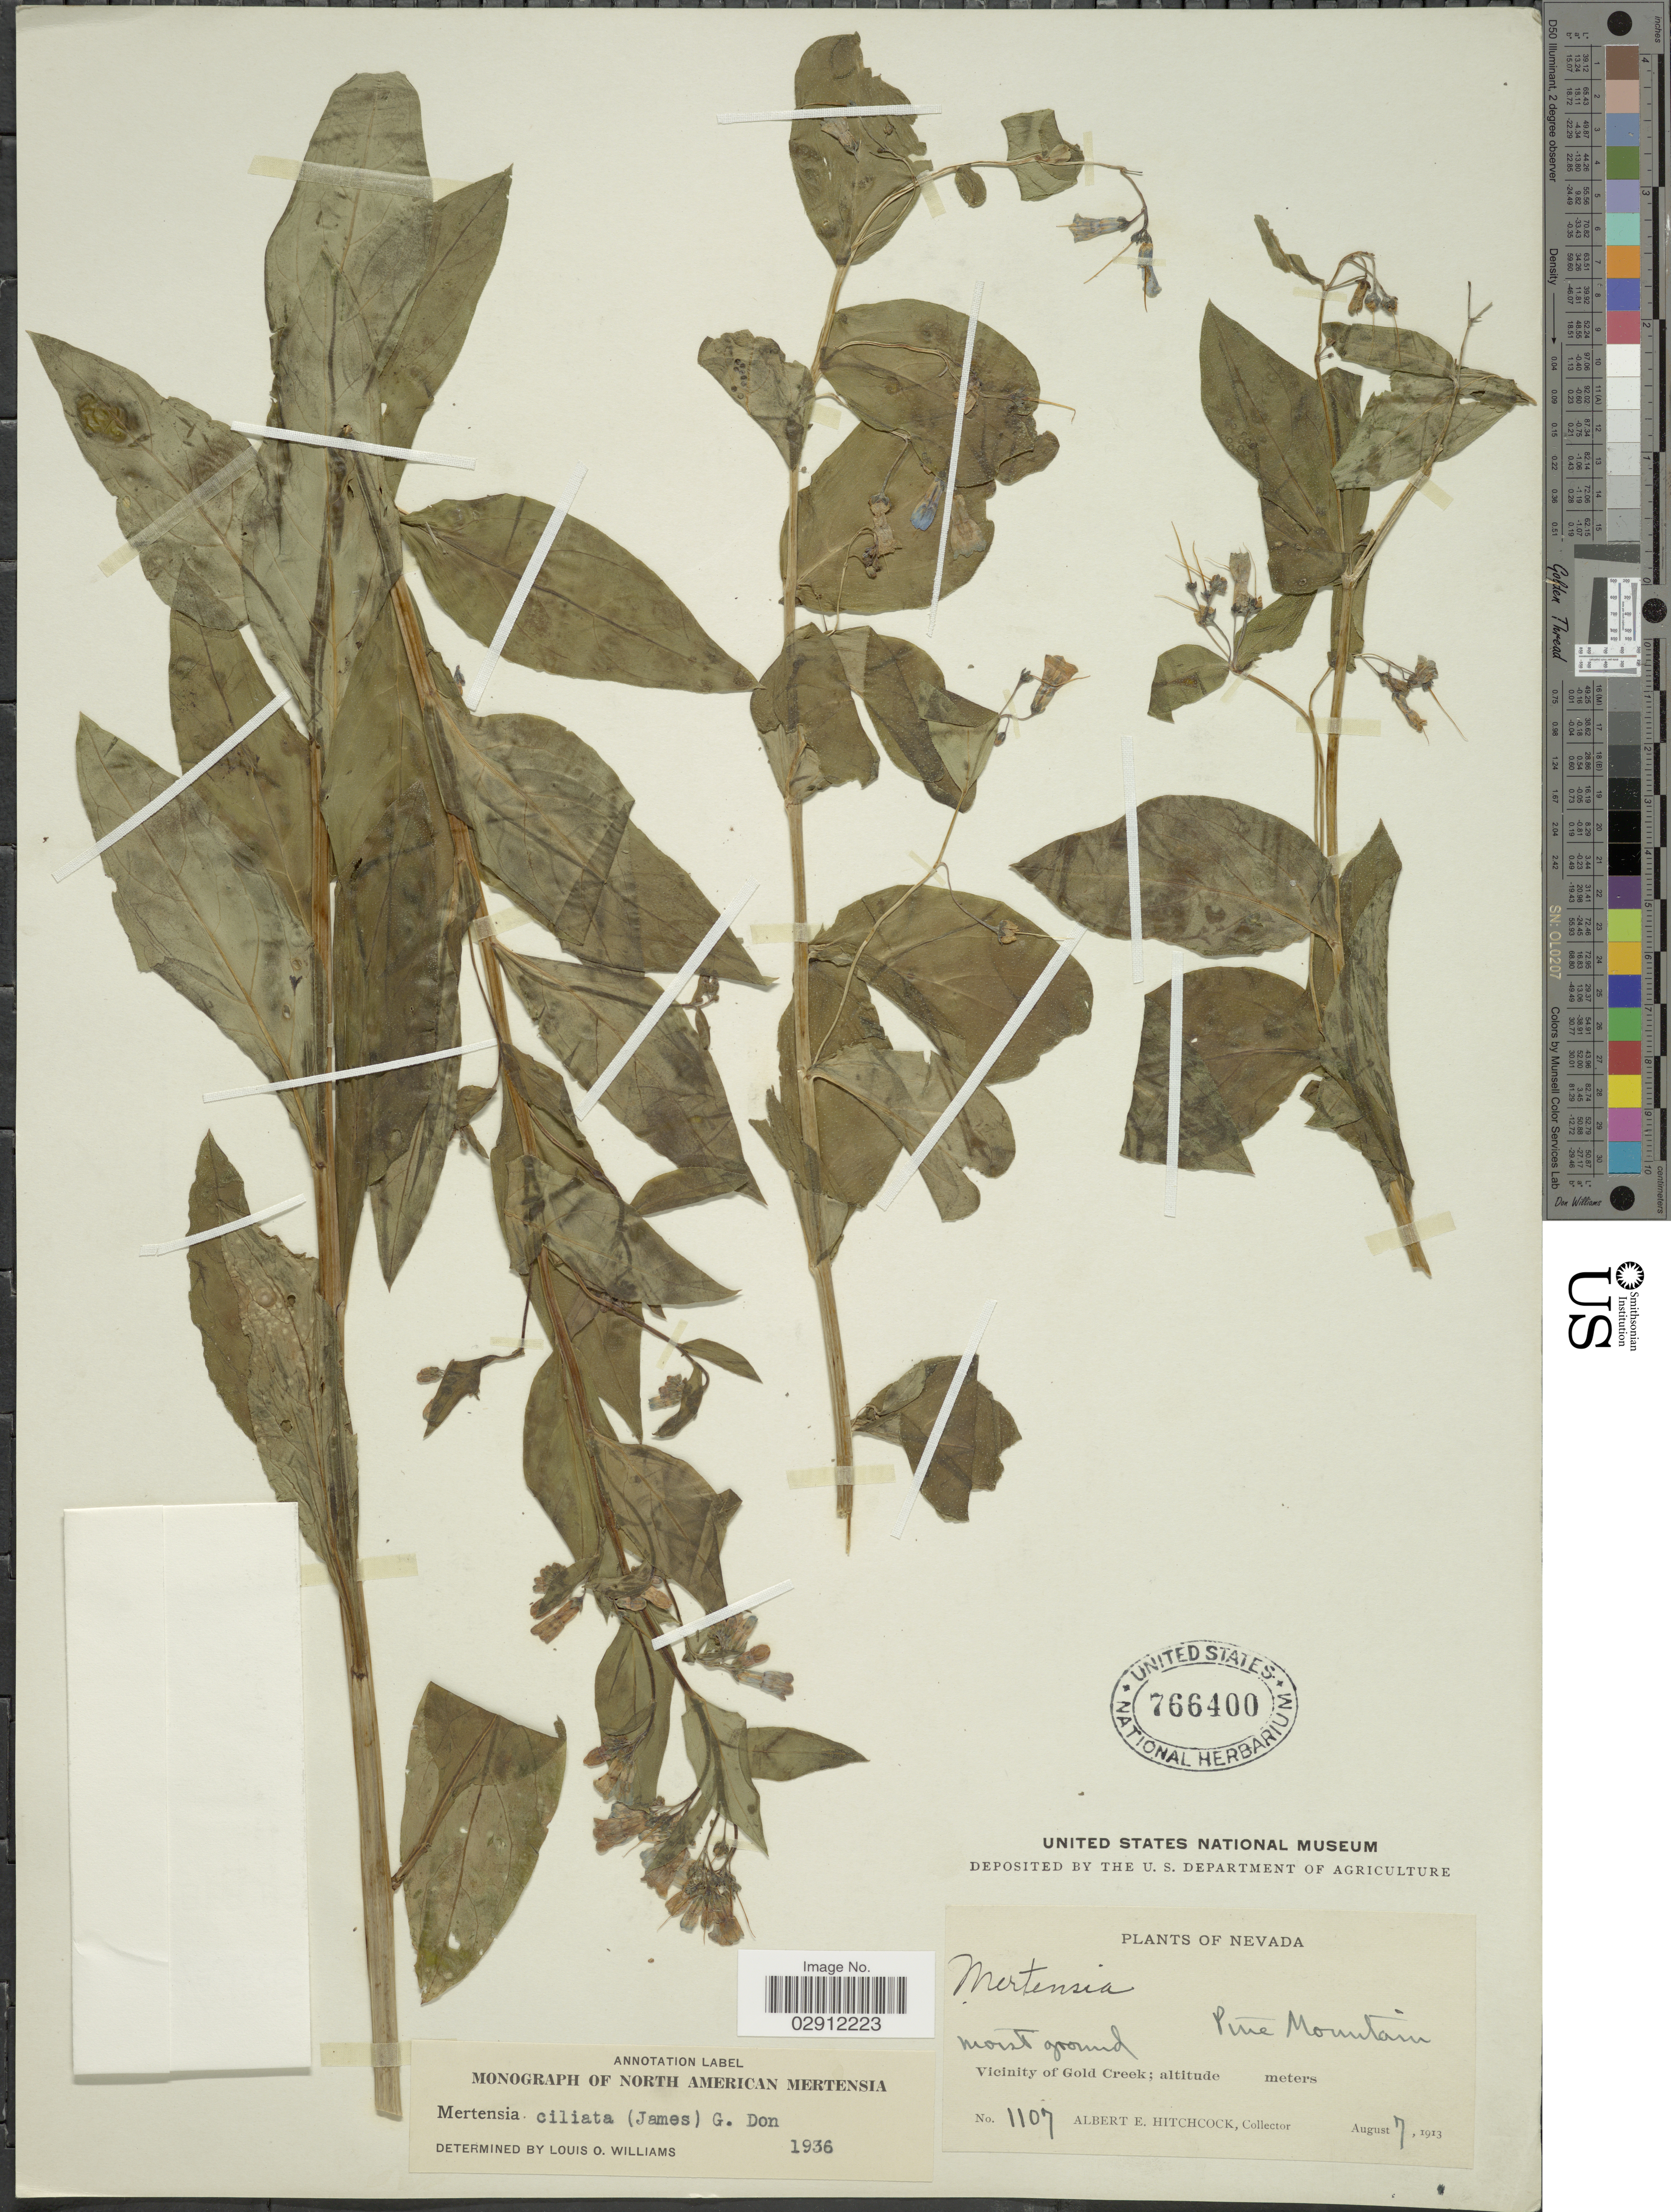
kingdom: Plantae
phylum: Tracheophyta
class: Magnoliopsida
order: Boraginales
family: Boraginaceae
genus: Mertensia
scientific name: Mertensia ciliata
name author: (James) G. Don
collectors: A. Hitchcock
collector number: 1107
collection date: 1913-08-07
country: United States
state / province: Nevada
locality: Pine Mountain. Vicinity of Gold Creek.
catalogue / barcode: US 766400